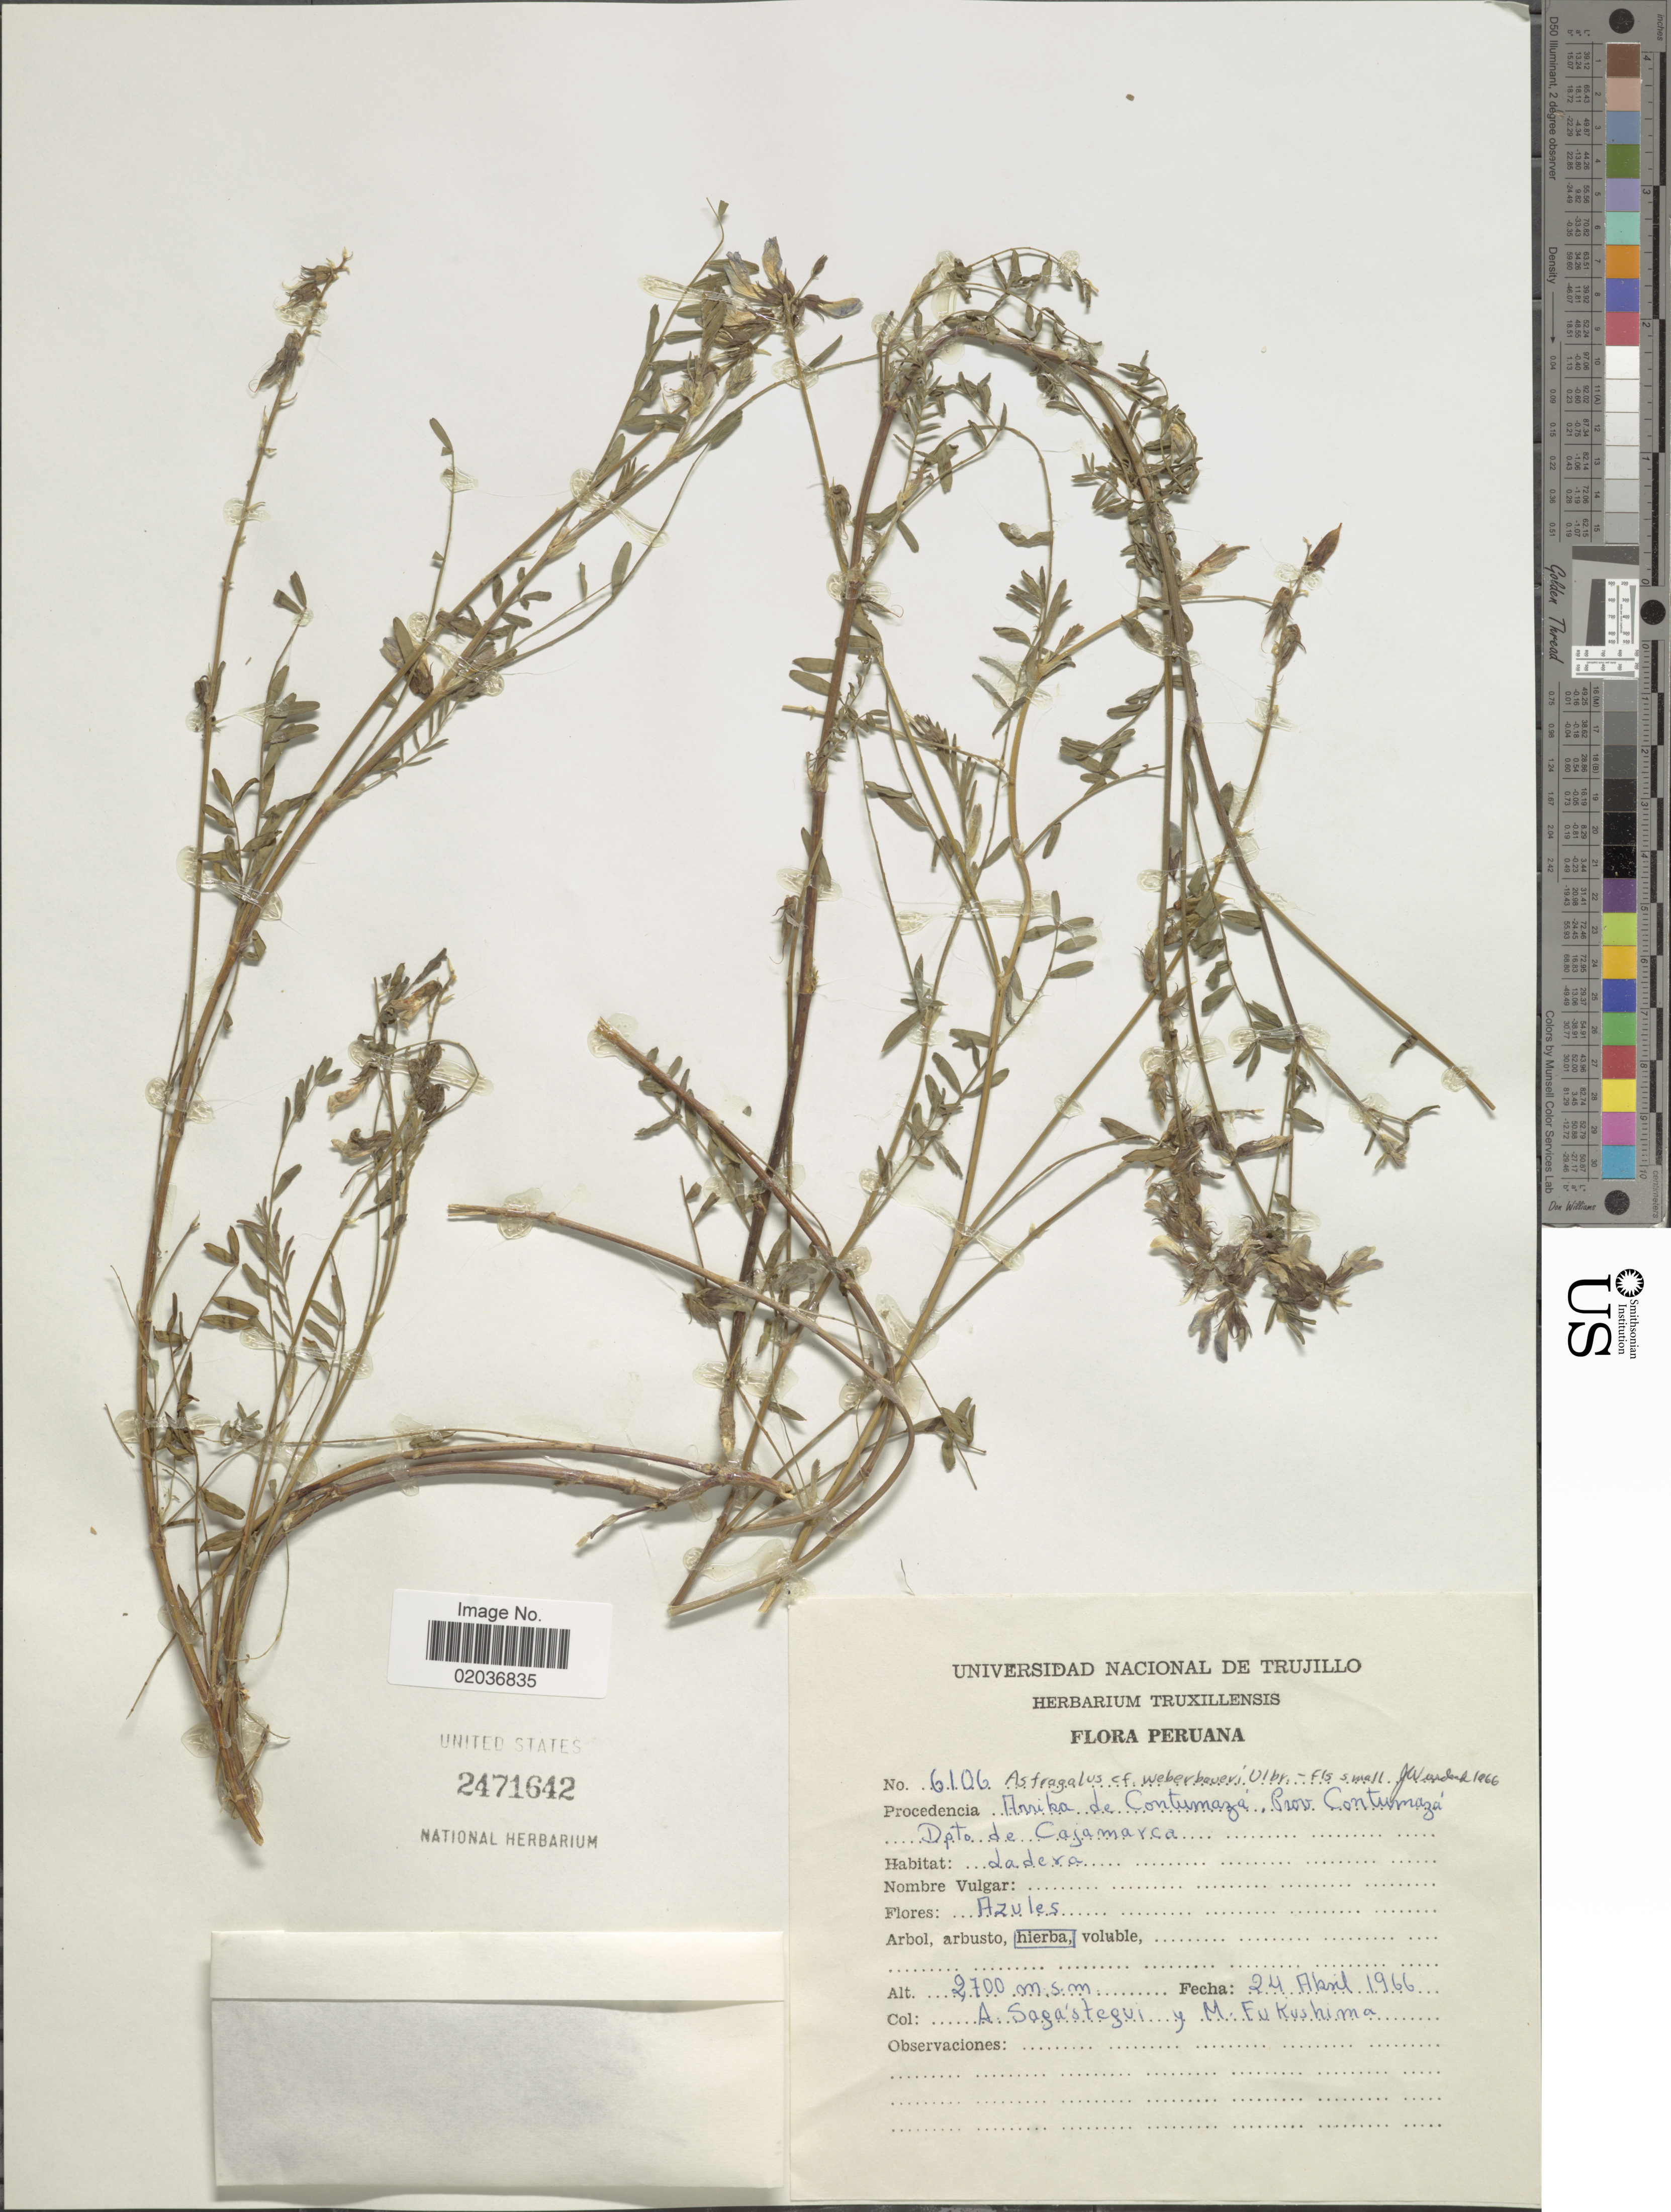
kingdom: Plantae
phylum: Tracheophyta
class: Magnoliopsida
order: Fabales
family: Fabaceae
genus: Astragalus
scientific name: Astragalus weberbaueri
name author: Ulbr.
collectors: A. Sagástequi & M. Fukushima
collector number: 6106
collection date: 1966-04-24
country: Peru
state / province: Cajamarca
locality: Arriba de Contumazá., Prov. Contumazá, Dpto de Cajamarca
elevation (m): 2700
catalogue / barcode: US 2471642